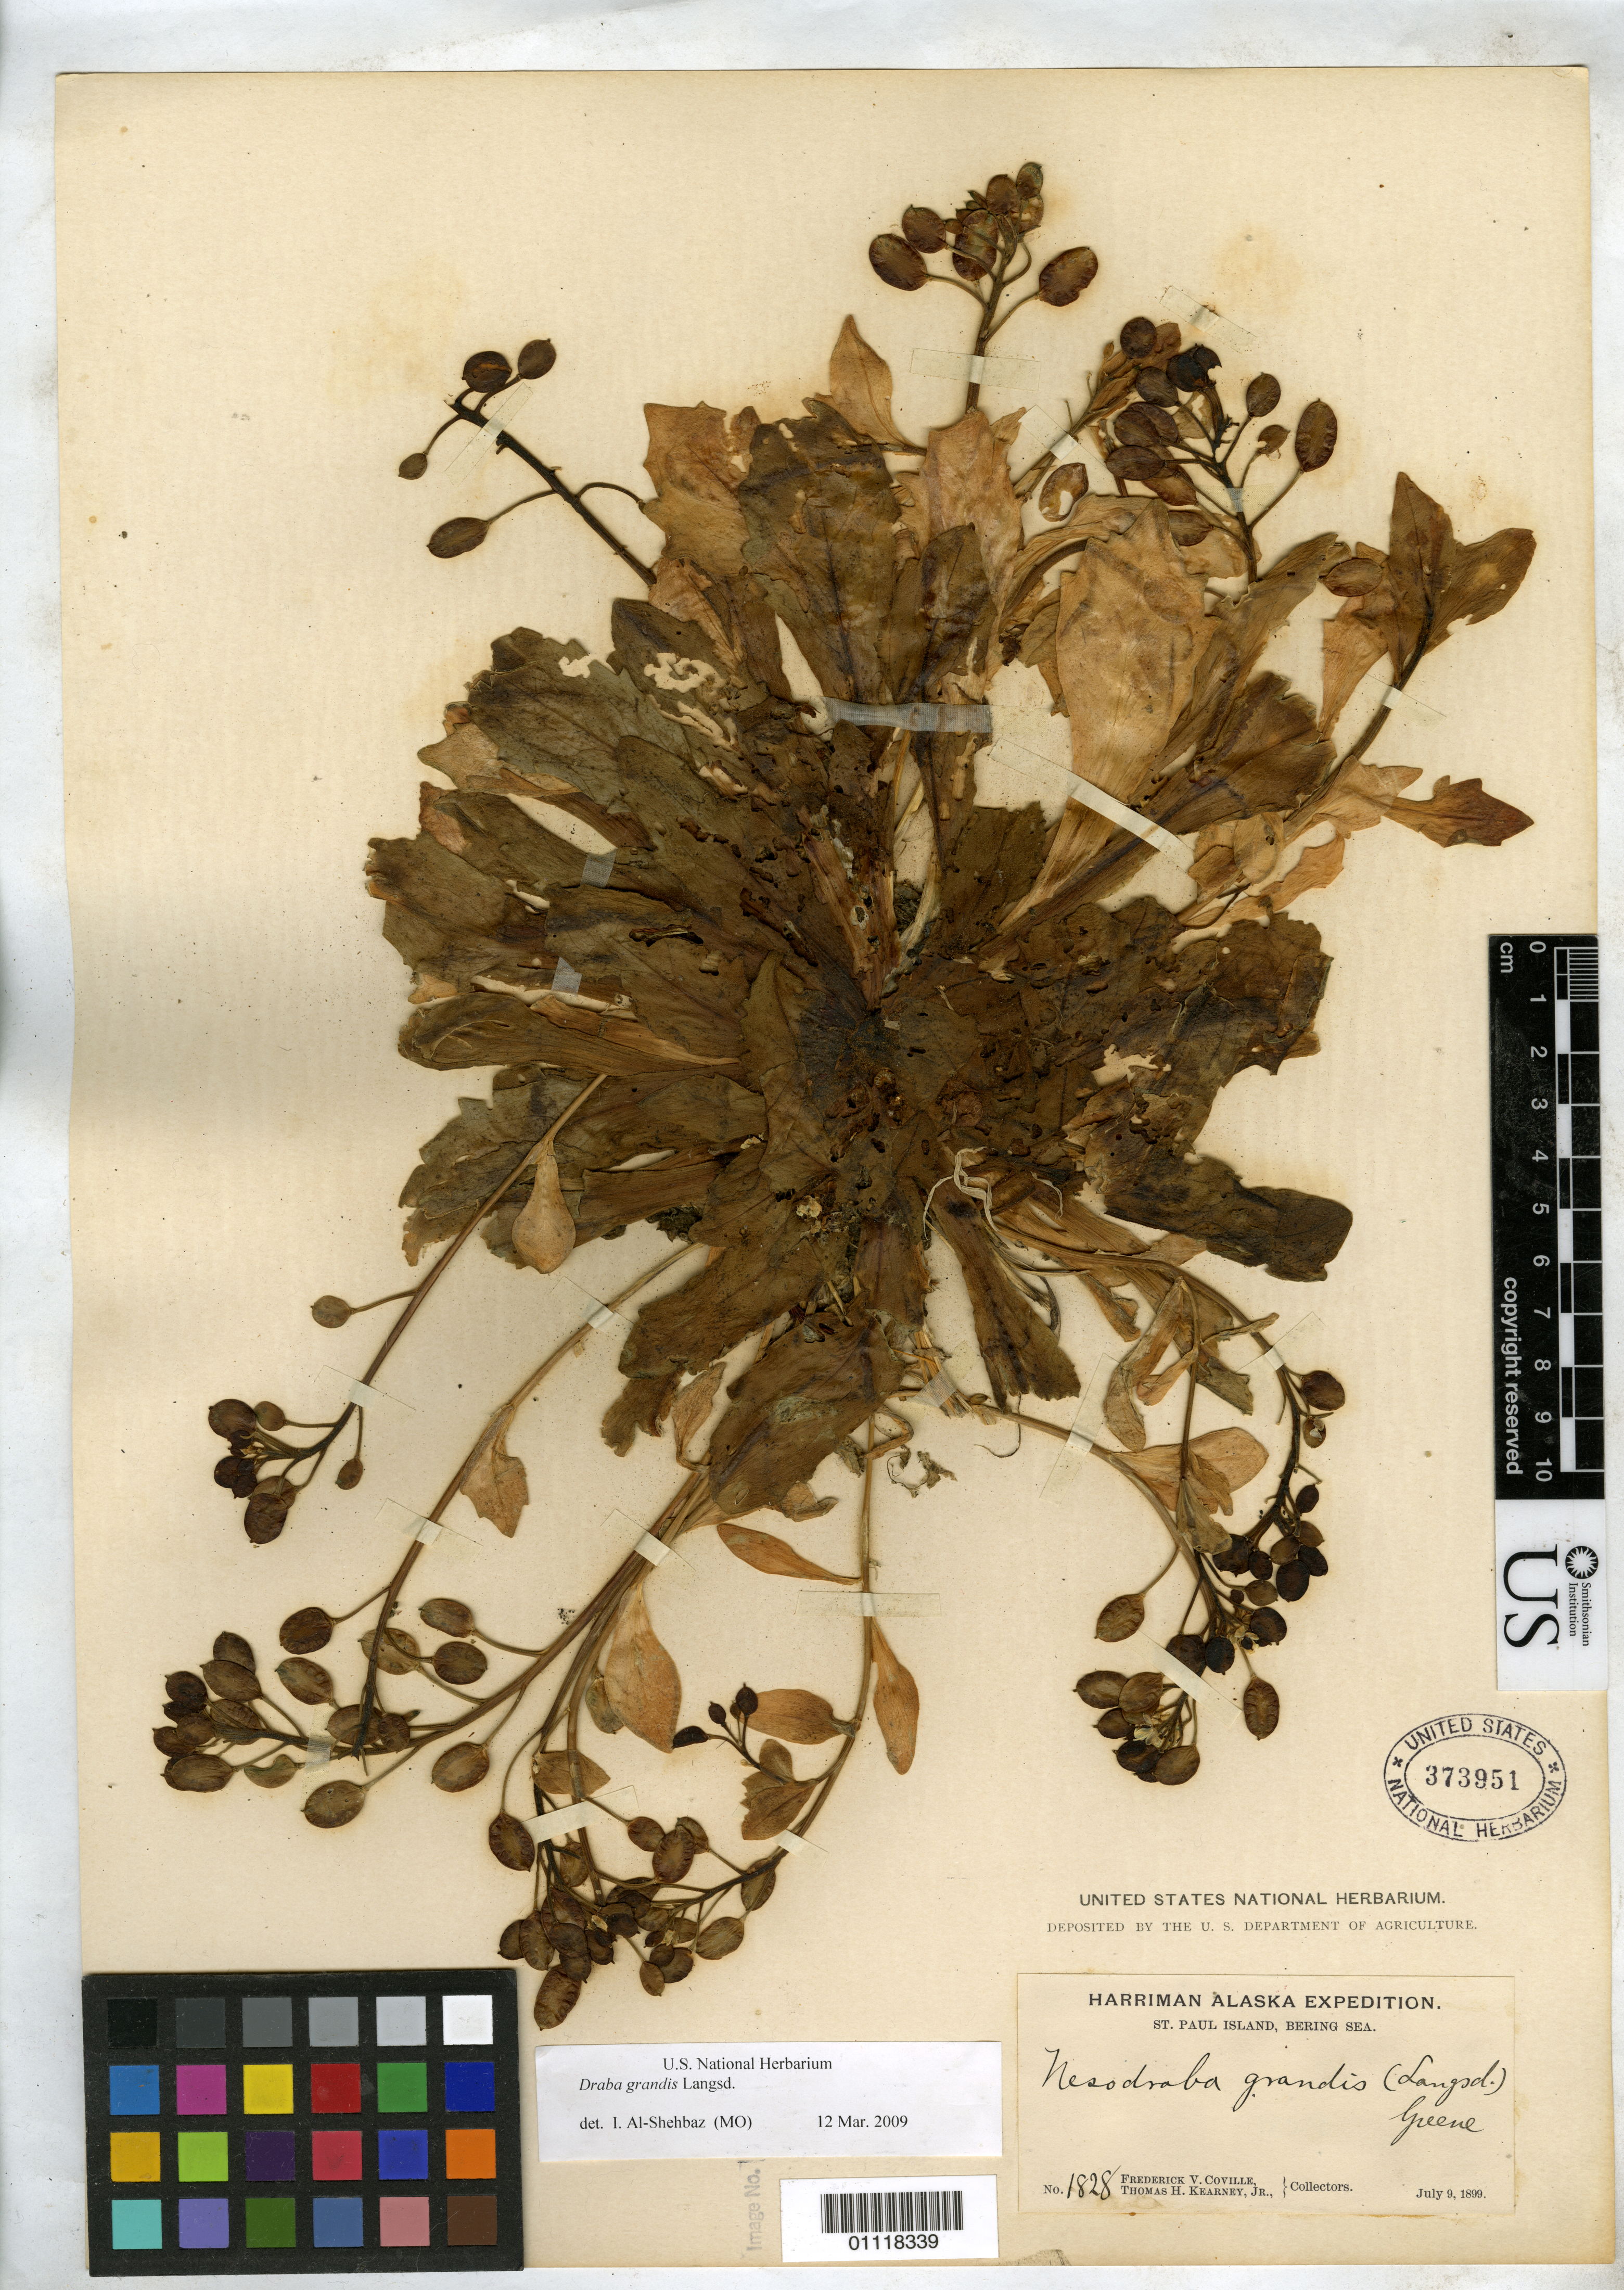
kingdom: Plantae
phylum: Tracheophyta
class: Magnoliopsida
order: Brassicales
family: Brassicaceae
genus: Draba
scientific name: Draba grandis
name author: Langsd. ex DC.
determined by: Al-Shehbaz, I. A., (MO), Missouri Botanical Garden (UNITED STATES)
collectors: F. V. Coville & T. H. Kearney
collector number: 1828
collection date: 1899-07-09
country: United States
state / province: Alaska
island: St. Paul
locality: St. Paul Island, Bering Sea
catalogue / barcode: US 373951